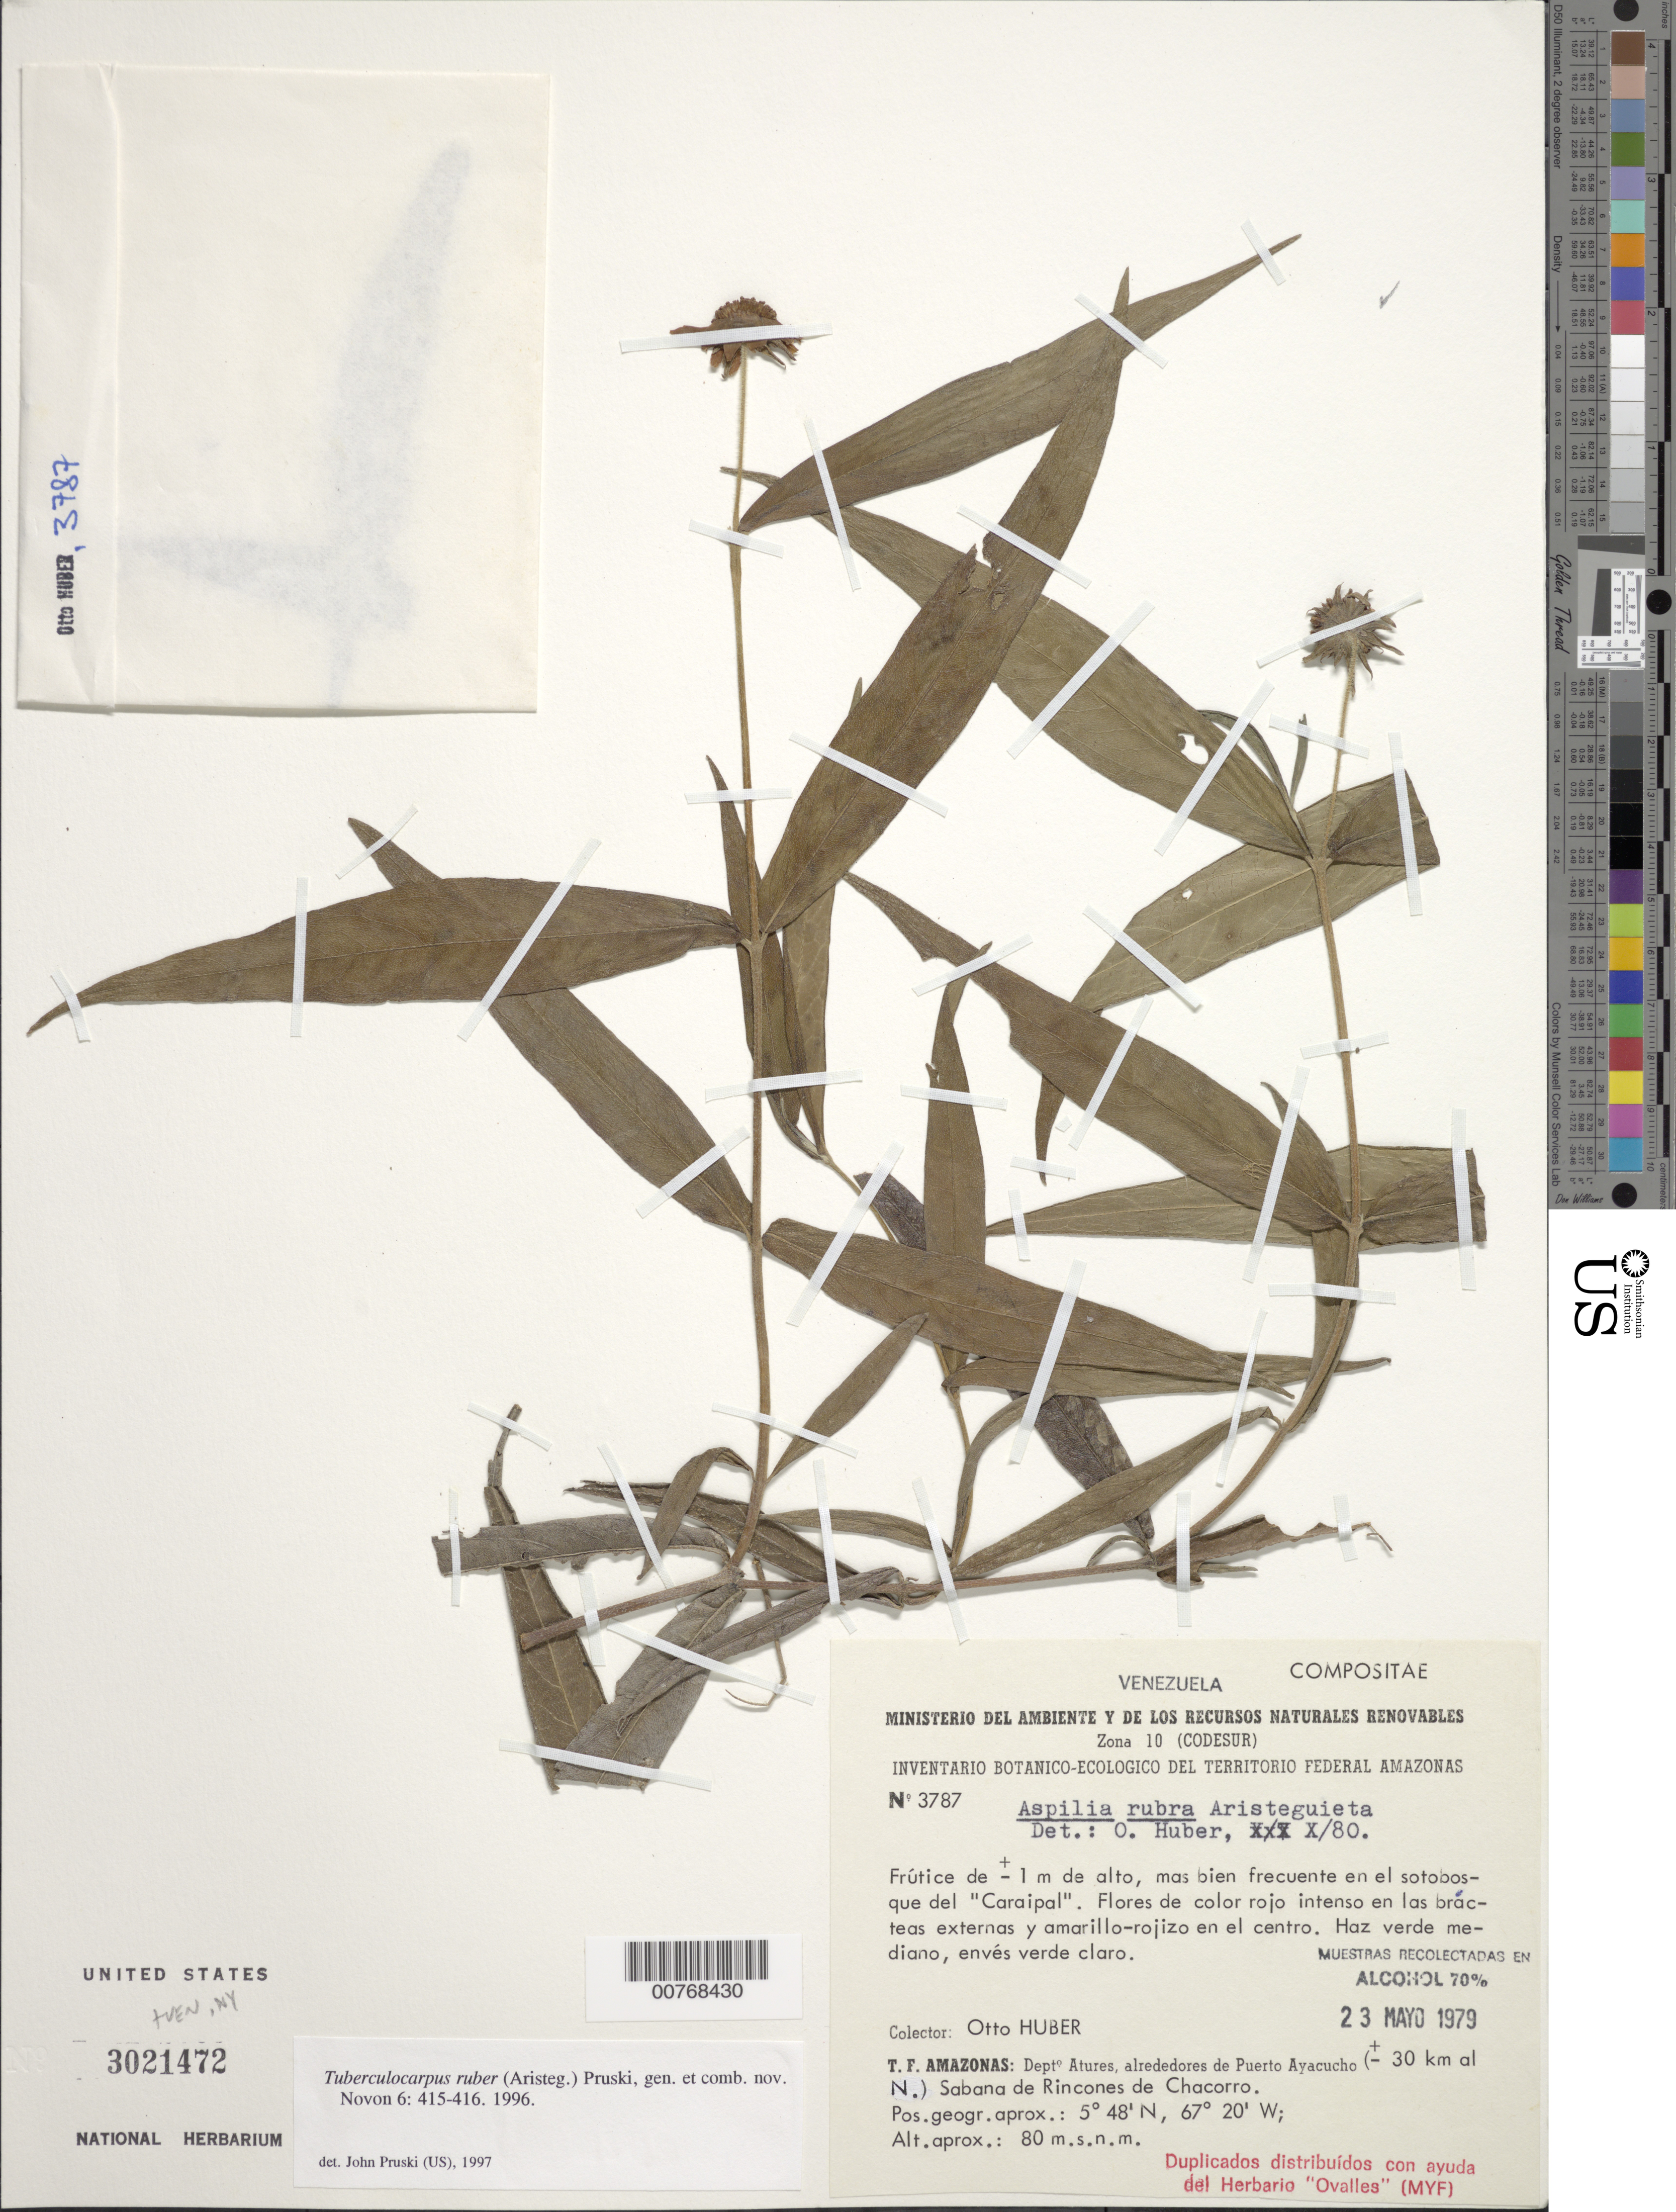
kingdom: Plantae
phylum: Tracheophyta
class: Magnoliopsida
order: Asterales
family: Asteraceae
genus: Tuberculocarpus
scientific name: Tuberculocarpus ruber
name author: (Aristeg.) Pruski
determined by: Pruski, J. F.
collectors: O. Huber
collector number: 3787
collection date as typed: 23-May-79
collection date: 1979-05-23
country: Venezuela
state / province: Amazonas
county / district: Atures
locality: Puerto Ayacucho, ± 30 km N; sabana de Rincones de Chacorro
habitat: Sotobosque del "Caraipal"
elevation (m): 80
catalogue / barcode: US 3021472